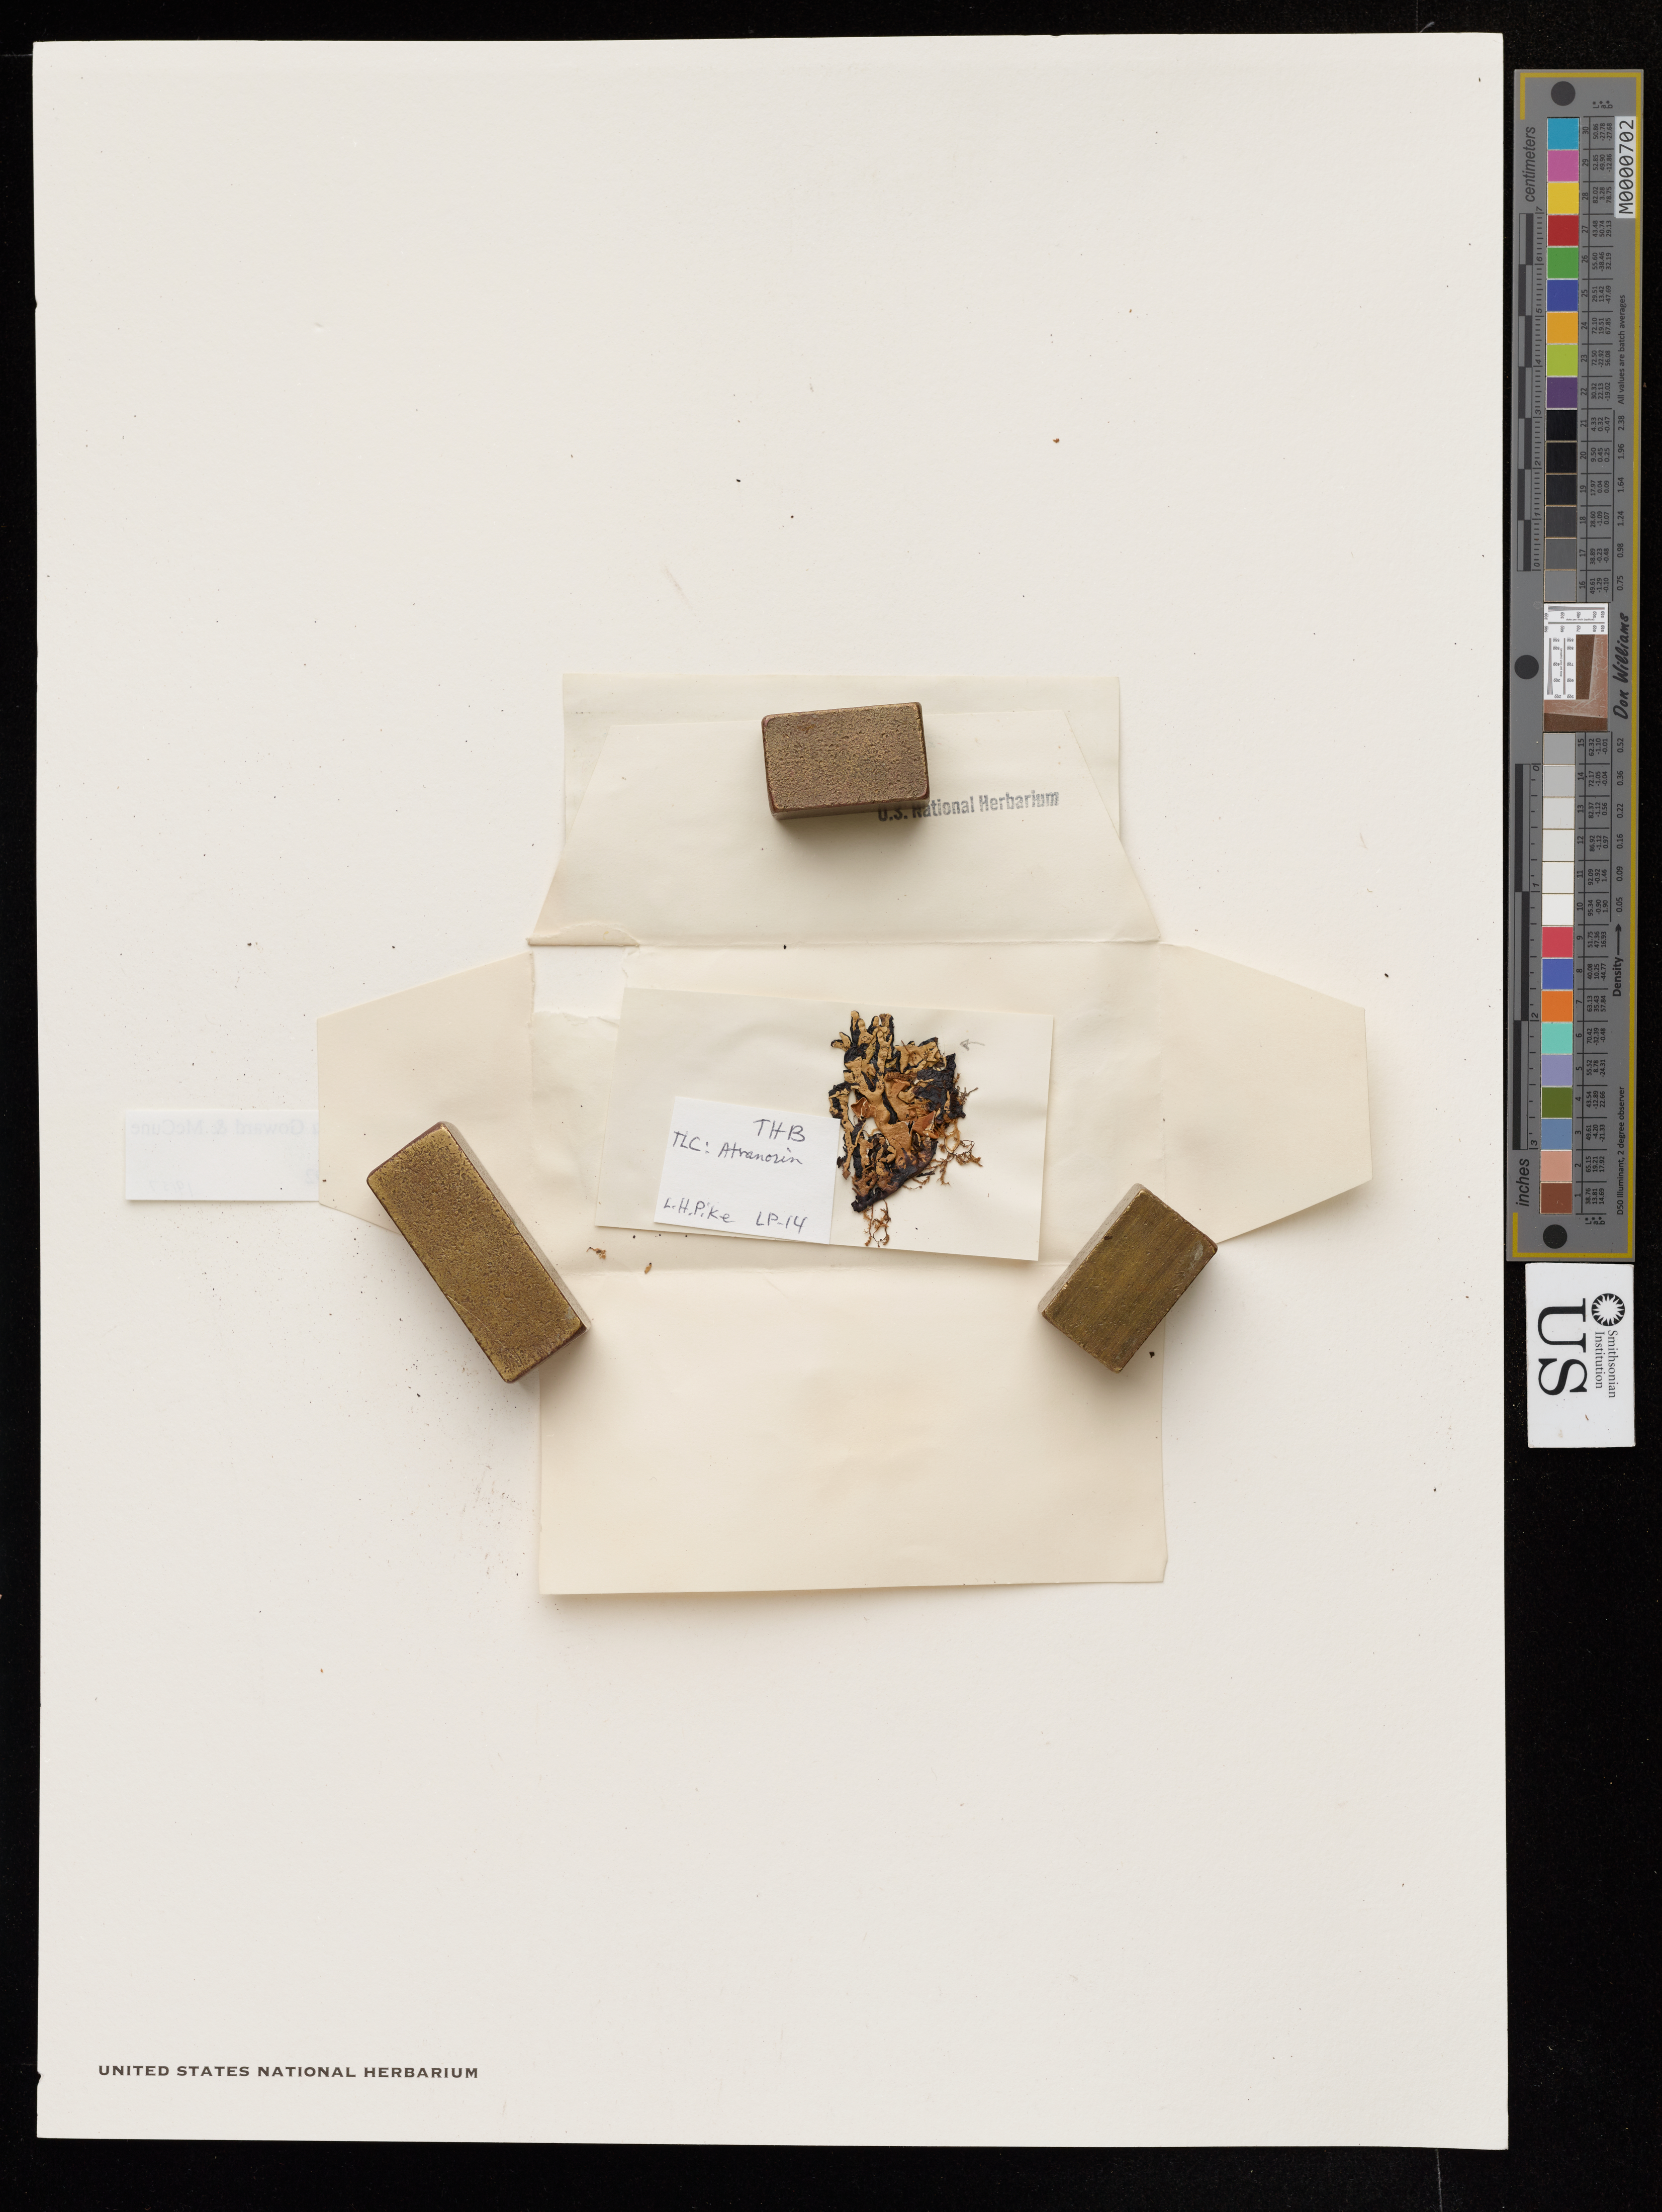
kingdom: Fungi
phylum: Ascomycota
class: Lecanoromycetes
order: Lecanorales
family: Parmeliaceae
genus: Hypogymnia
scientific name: Hypogymnia apinnata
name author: Goward & McCune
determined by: McCune, B.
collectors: T. Bean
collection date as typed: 24 Jun 1880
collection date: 1880-06-24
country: United States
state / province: Alaska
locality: Port mulgrave, yarntat bay